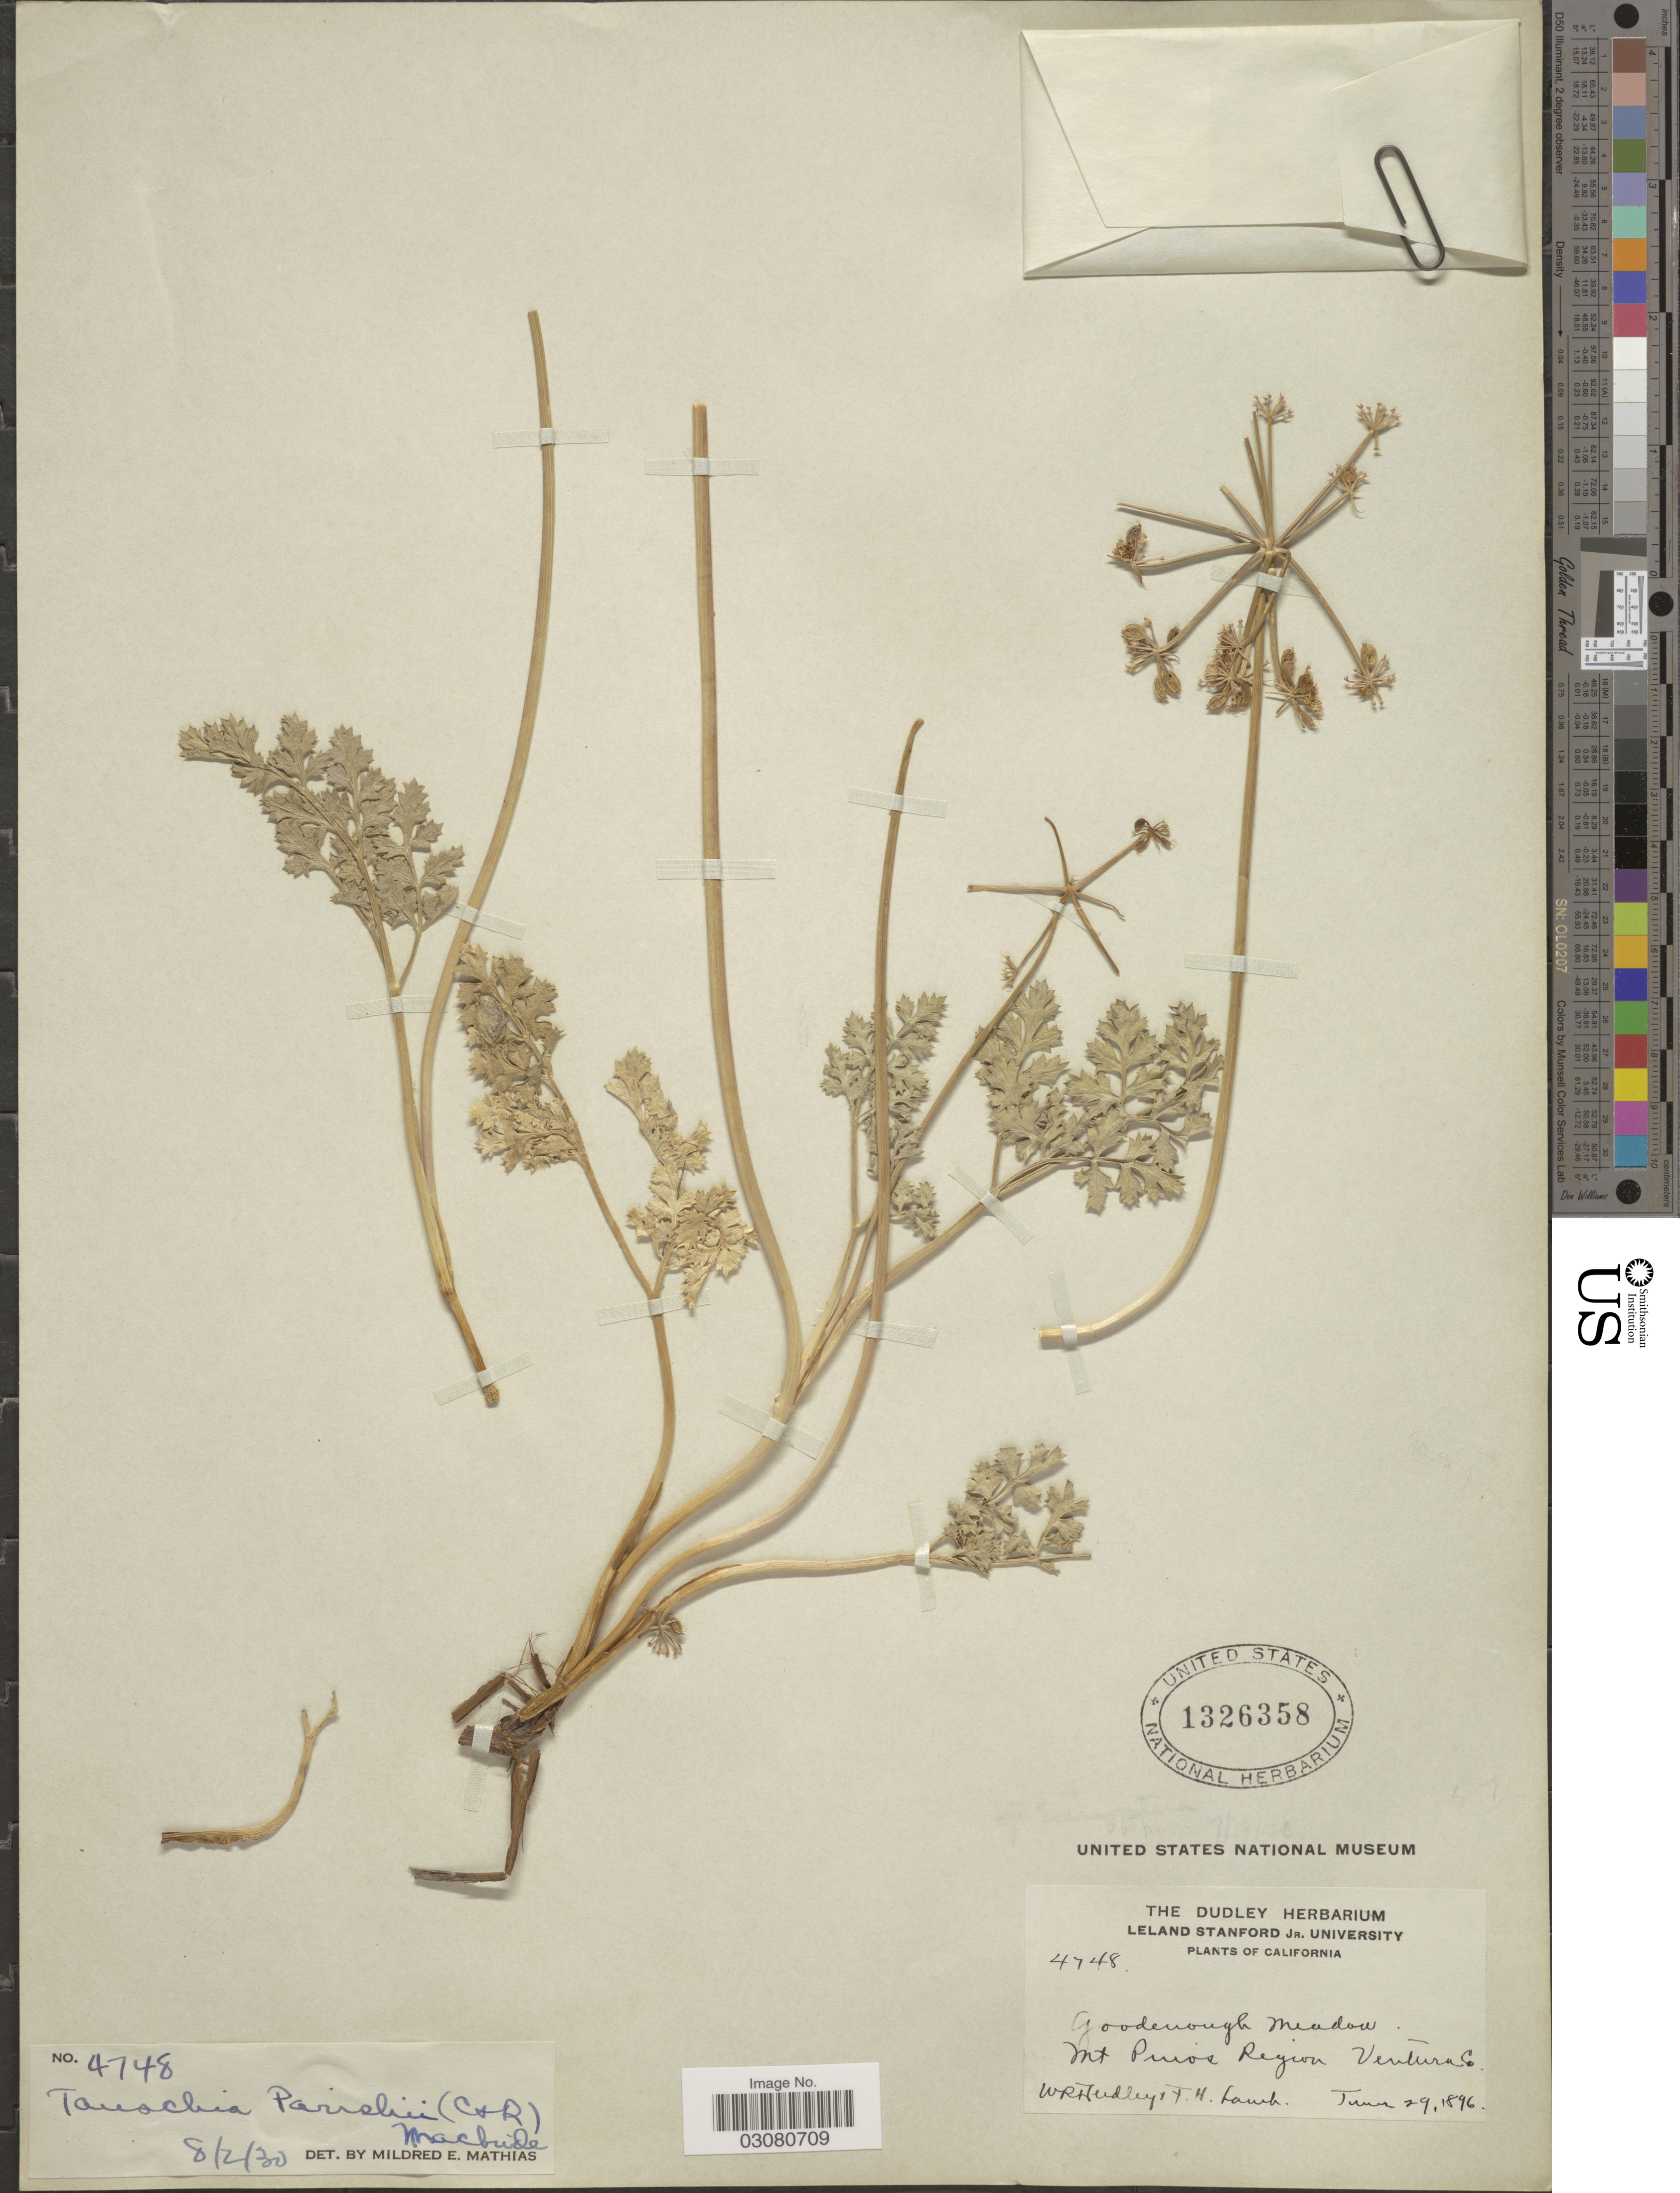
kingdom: Plantae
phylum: Tracheophyta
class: Magnoliopsida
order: Apiales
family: Apiaceae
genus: Drudeophytum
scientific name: Drudeophytum parishii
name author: (J.M. Coult. & Rose) J.M. Coult. & Rose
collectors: W. Dudley & F. H. Lamb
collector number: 4748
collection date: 1896-06-29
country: United States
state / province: California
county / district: Ventura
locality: Goodenough Meadow. Mt Pinos Region. Ventura Co.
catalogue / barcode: US 1326358